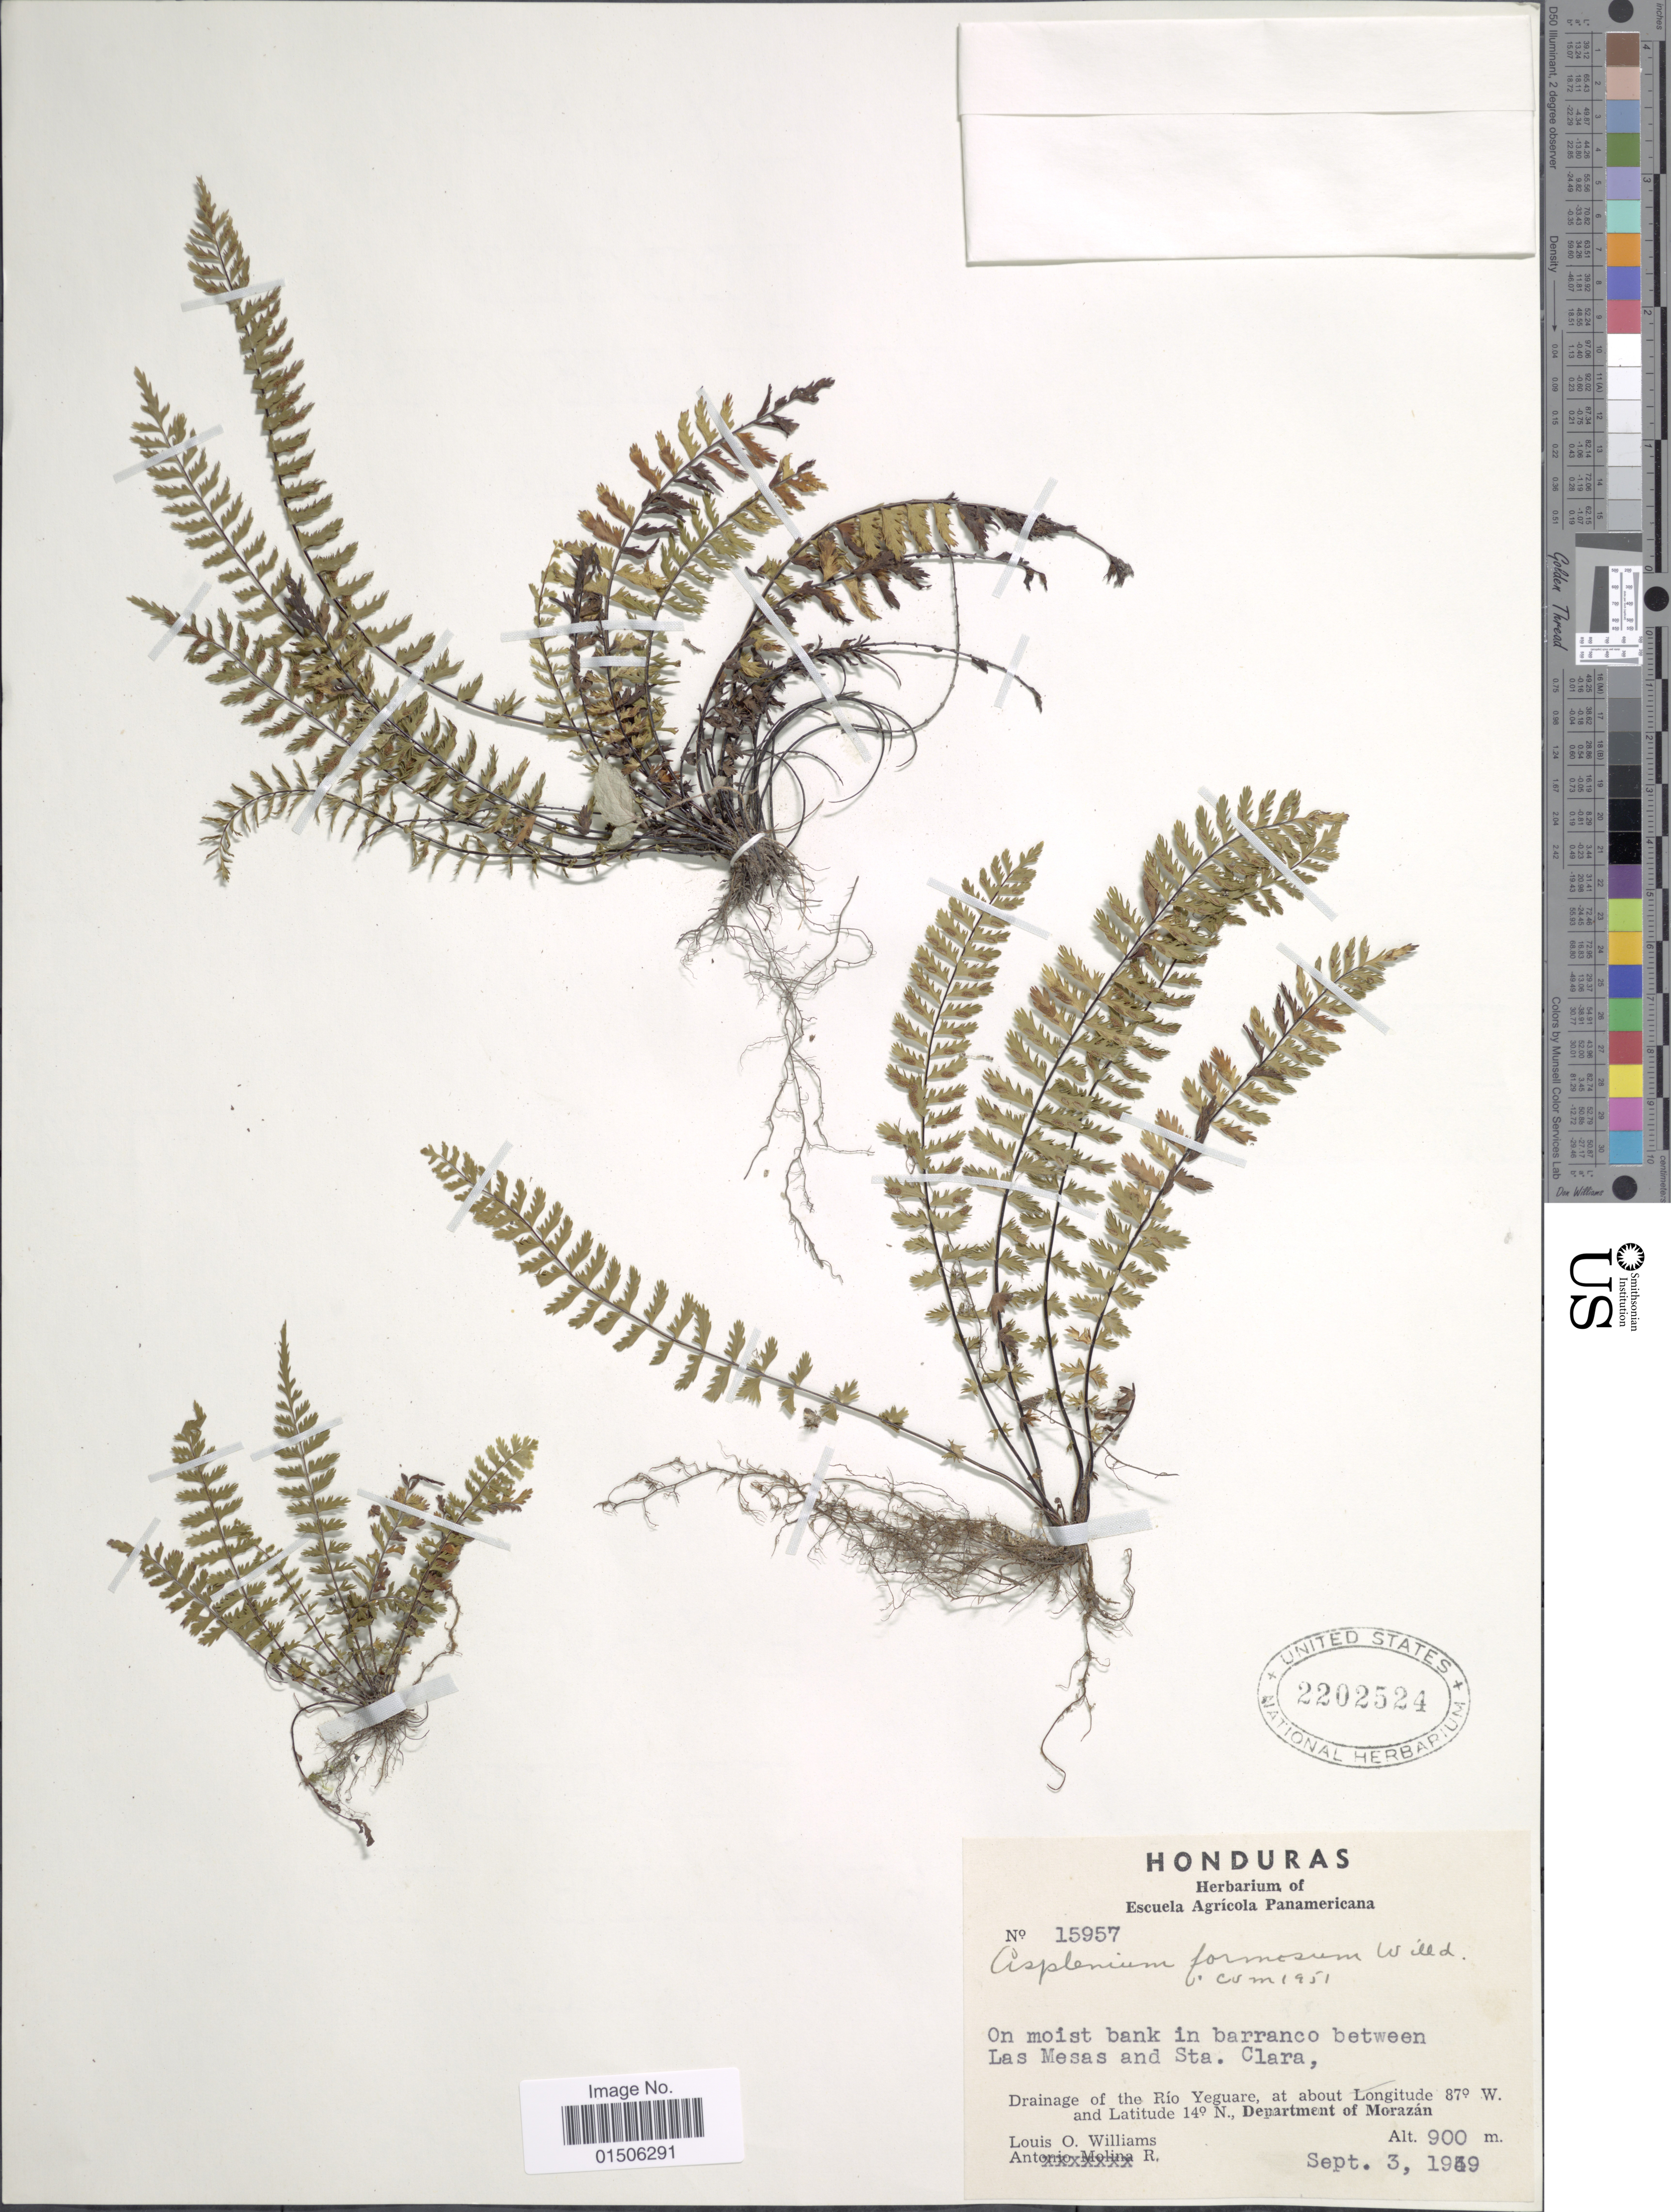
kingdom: Plantae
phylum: Tracheophyta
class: Polypodiopsida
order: Polypodiales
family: Aspleniaceae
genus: Asplenium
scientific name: Asplenium formosum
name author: Willd.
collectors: L. O. Williams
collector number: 15957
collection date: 1949-09-03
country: Honduras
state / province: Fco. Morazán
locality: On moist bank in barranco between Las Mesas and Sta Clara, Drainage of the Río Yeguare, Department of Morazán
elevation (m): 900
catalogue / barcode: US 2202524